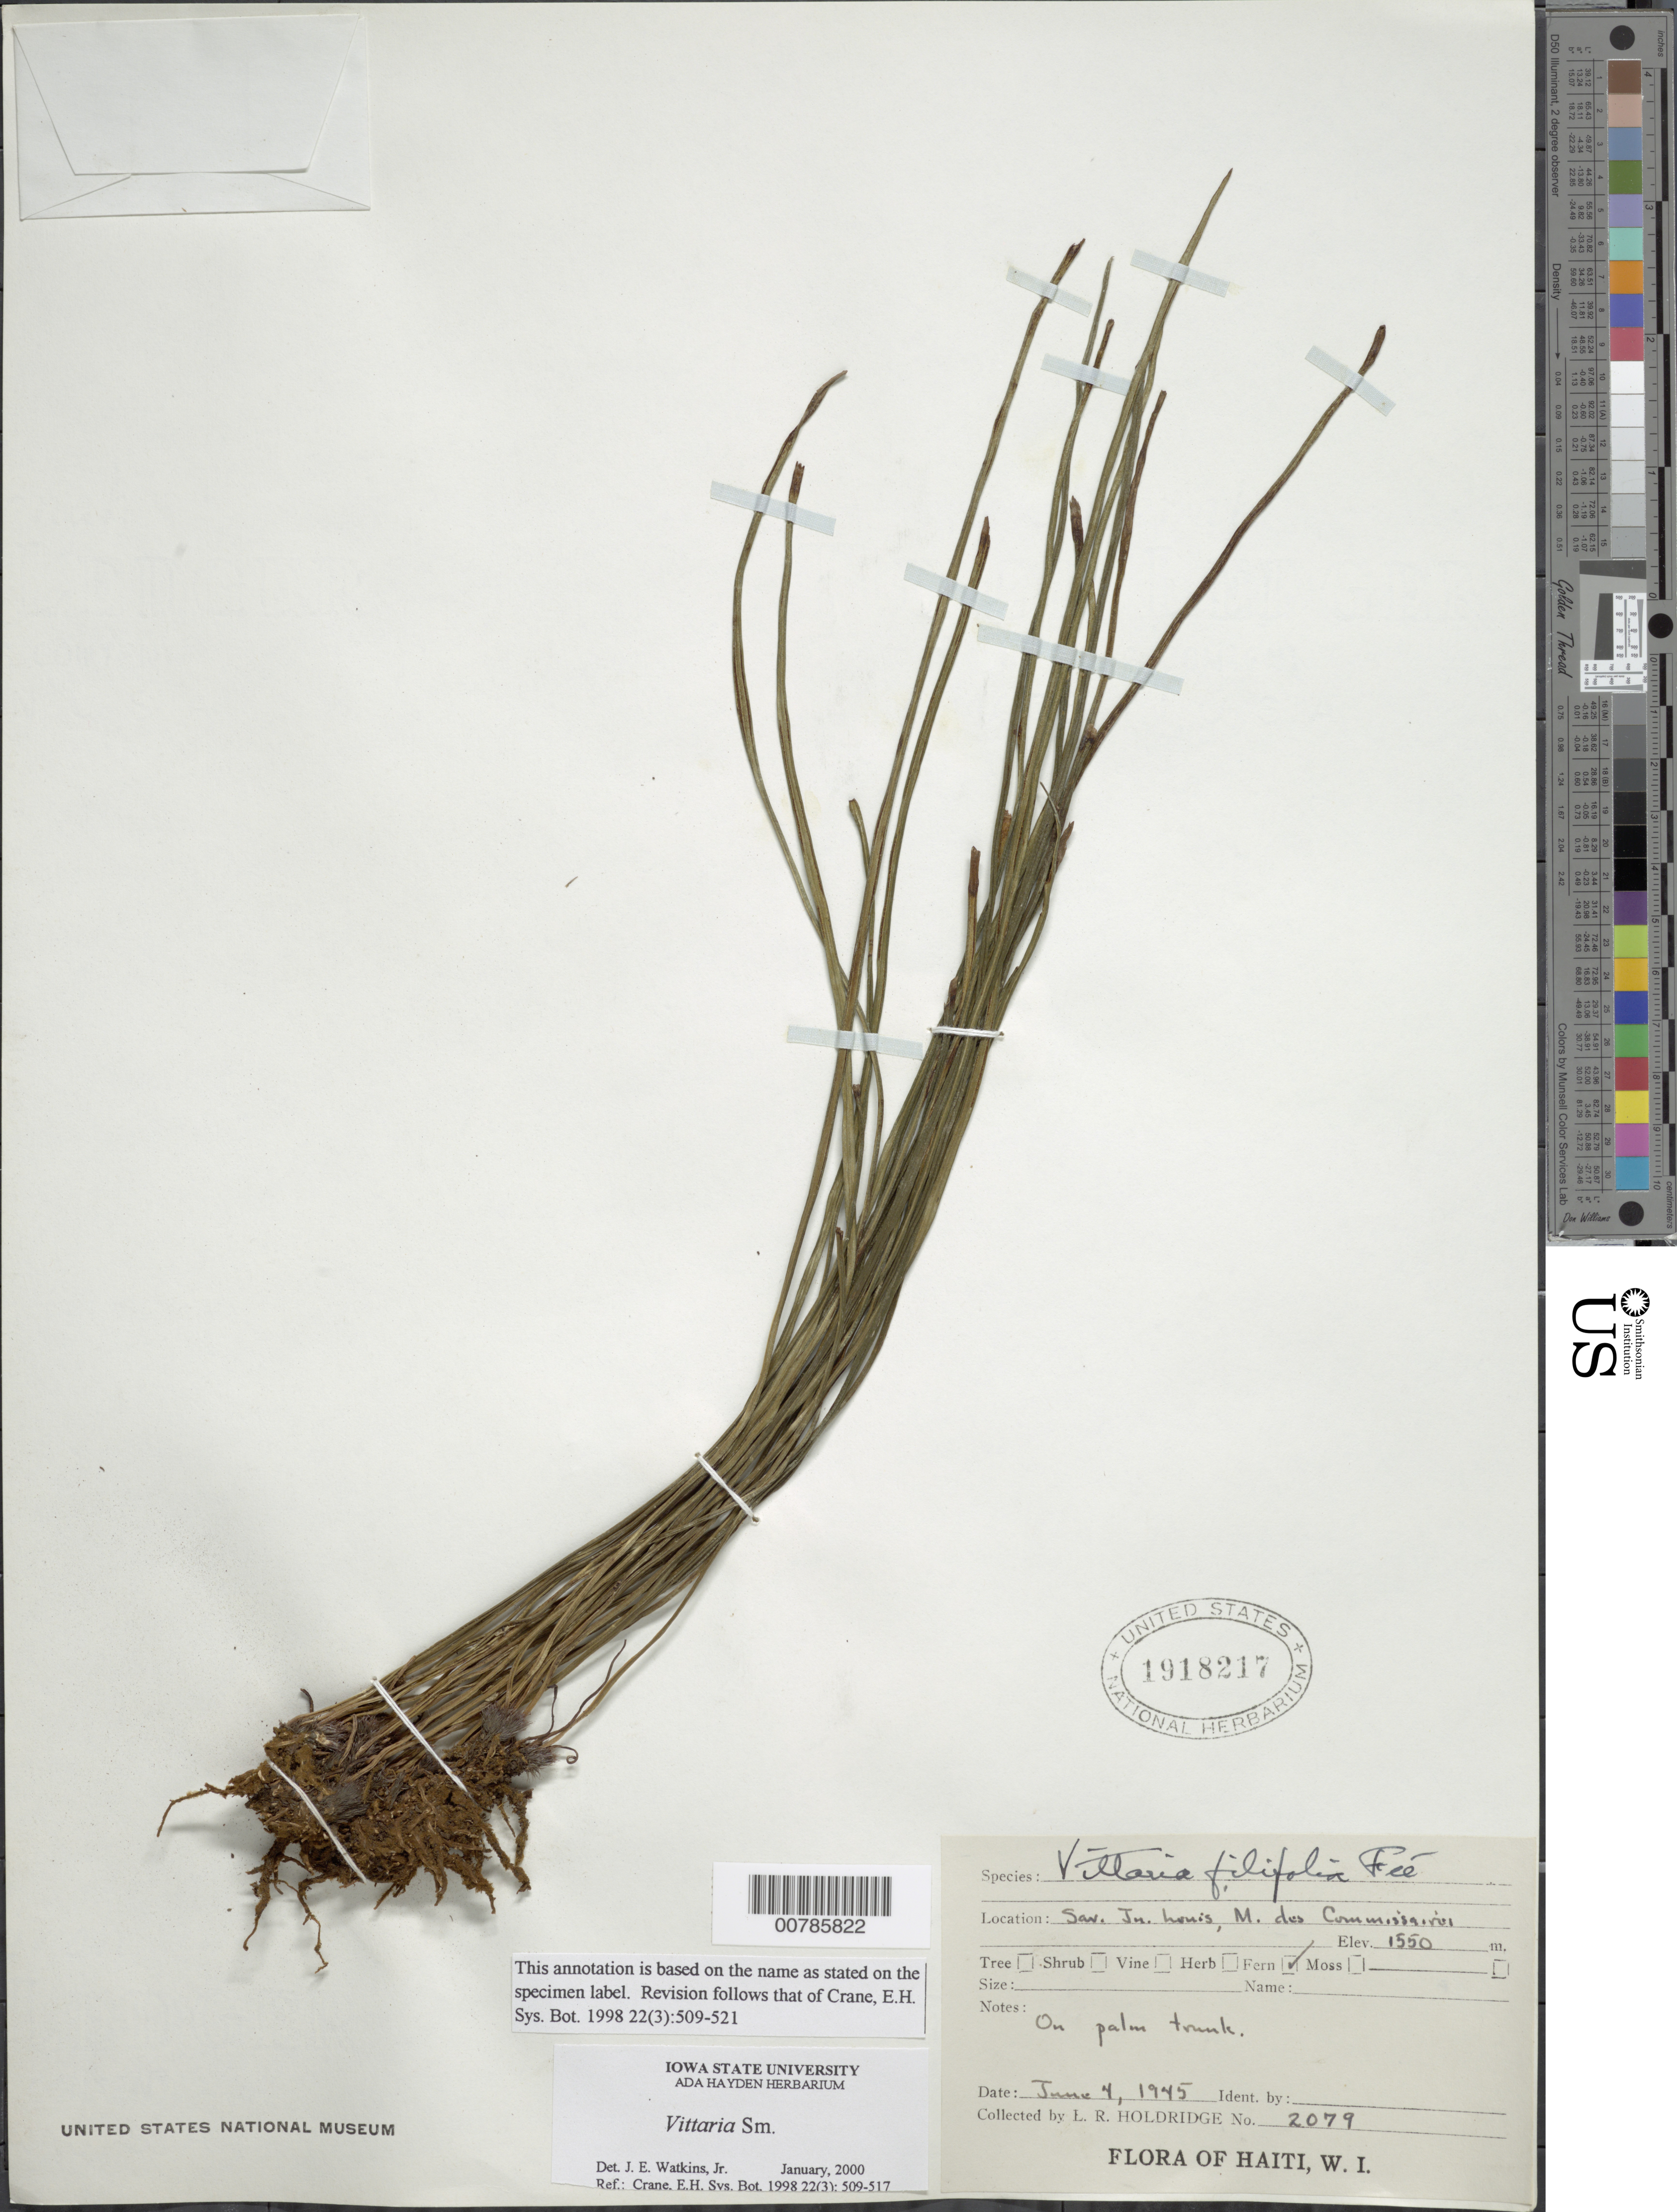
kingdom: Plantae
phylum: Tracheophyta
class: Polypodiopsida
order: Polypodiales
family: Pteridaceae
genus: Vittaria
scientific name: Vittaria graminifolia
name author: Kaulf.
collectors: L. Holdridge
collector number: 2079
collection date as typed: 04 Jun 1945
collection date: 1945-06-04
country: Haiti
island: Hispaniola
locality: Sav. Jn. Louis, M. des Commissaries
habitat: On palm trunk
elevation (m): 1550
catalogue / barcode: US 1918217